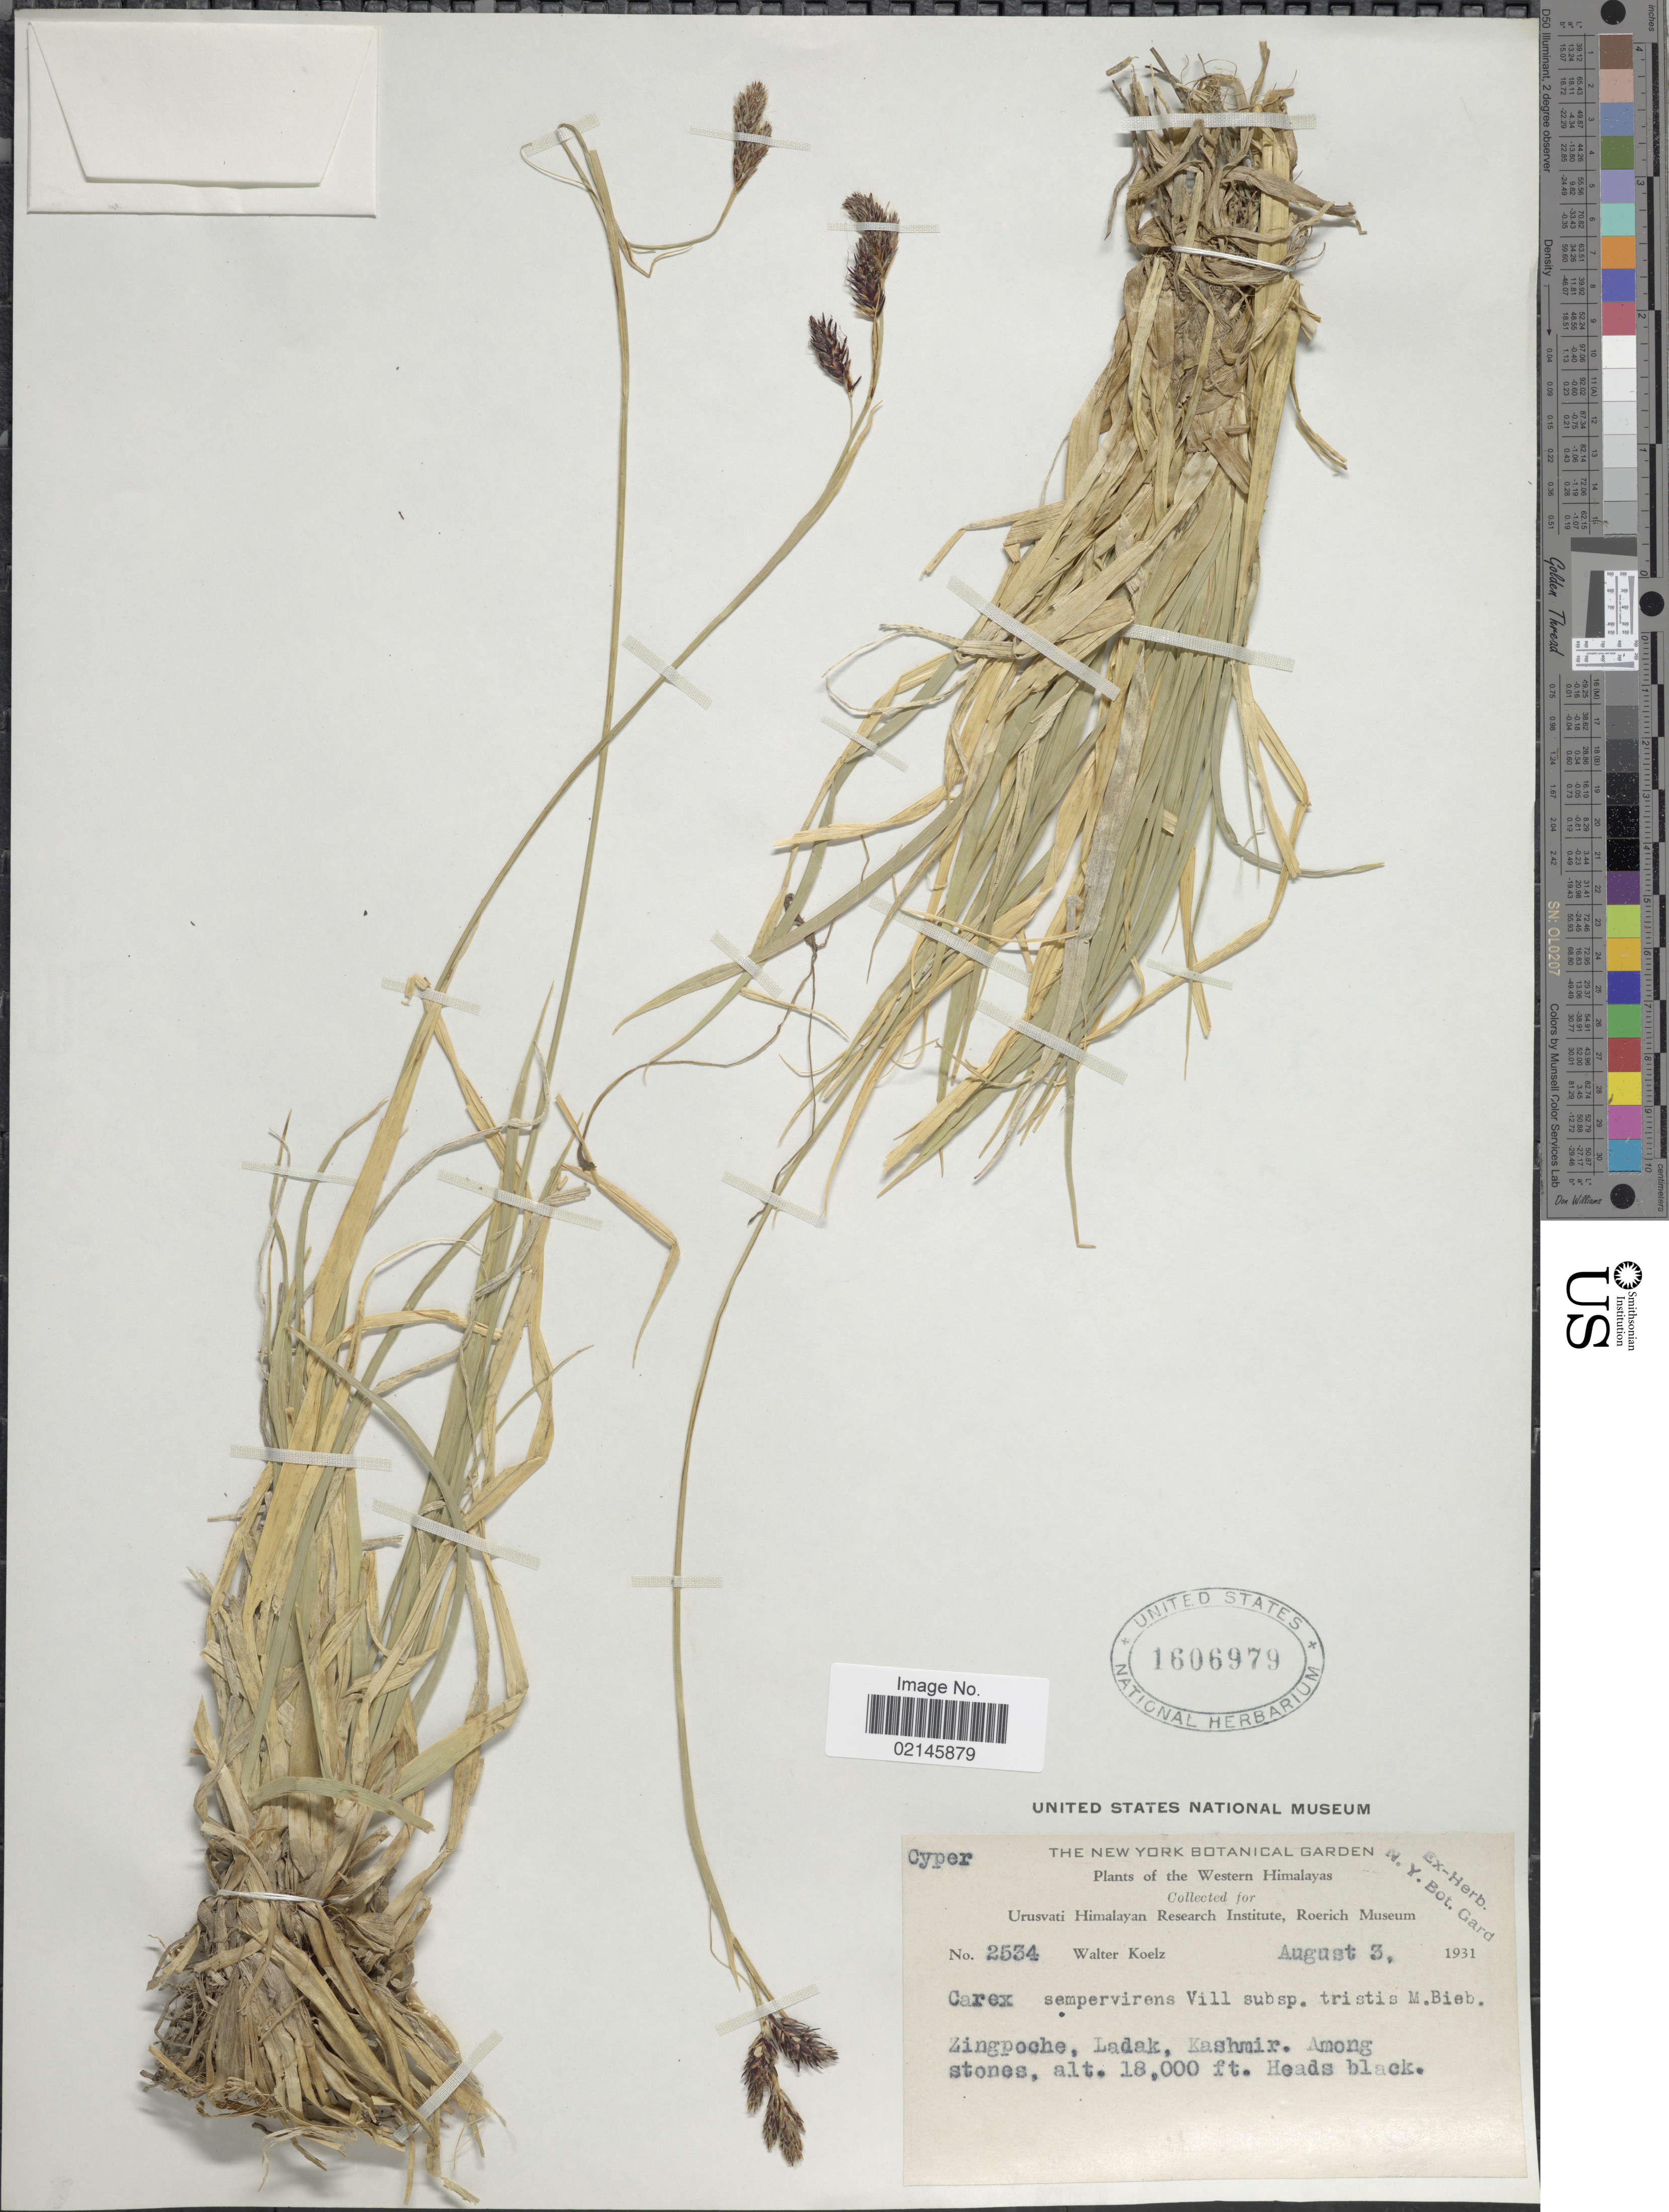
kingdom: Plantae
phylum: Tracheophyta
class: Liliopsida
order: Poales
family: Cyperaceae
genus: Carex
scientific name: Carex sempervirens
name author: Vill.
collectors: W. N. Koelz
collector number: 2534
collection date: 1931-08-03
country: India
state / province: Ladakh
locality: Western Himalayas. Zingpoche, Ladak, Kashmir, Among stones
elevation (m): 5486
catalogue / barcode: US 1606979